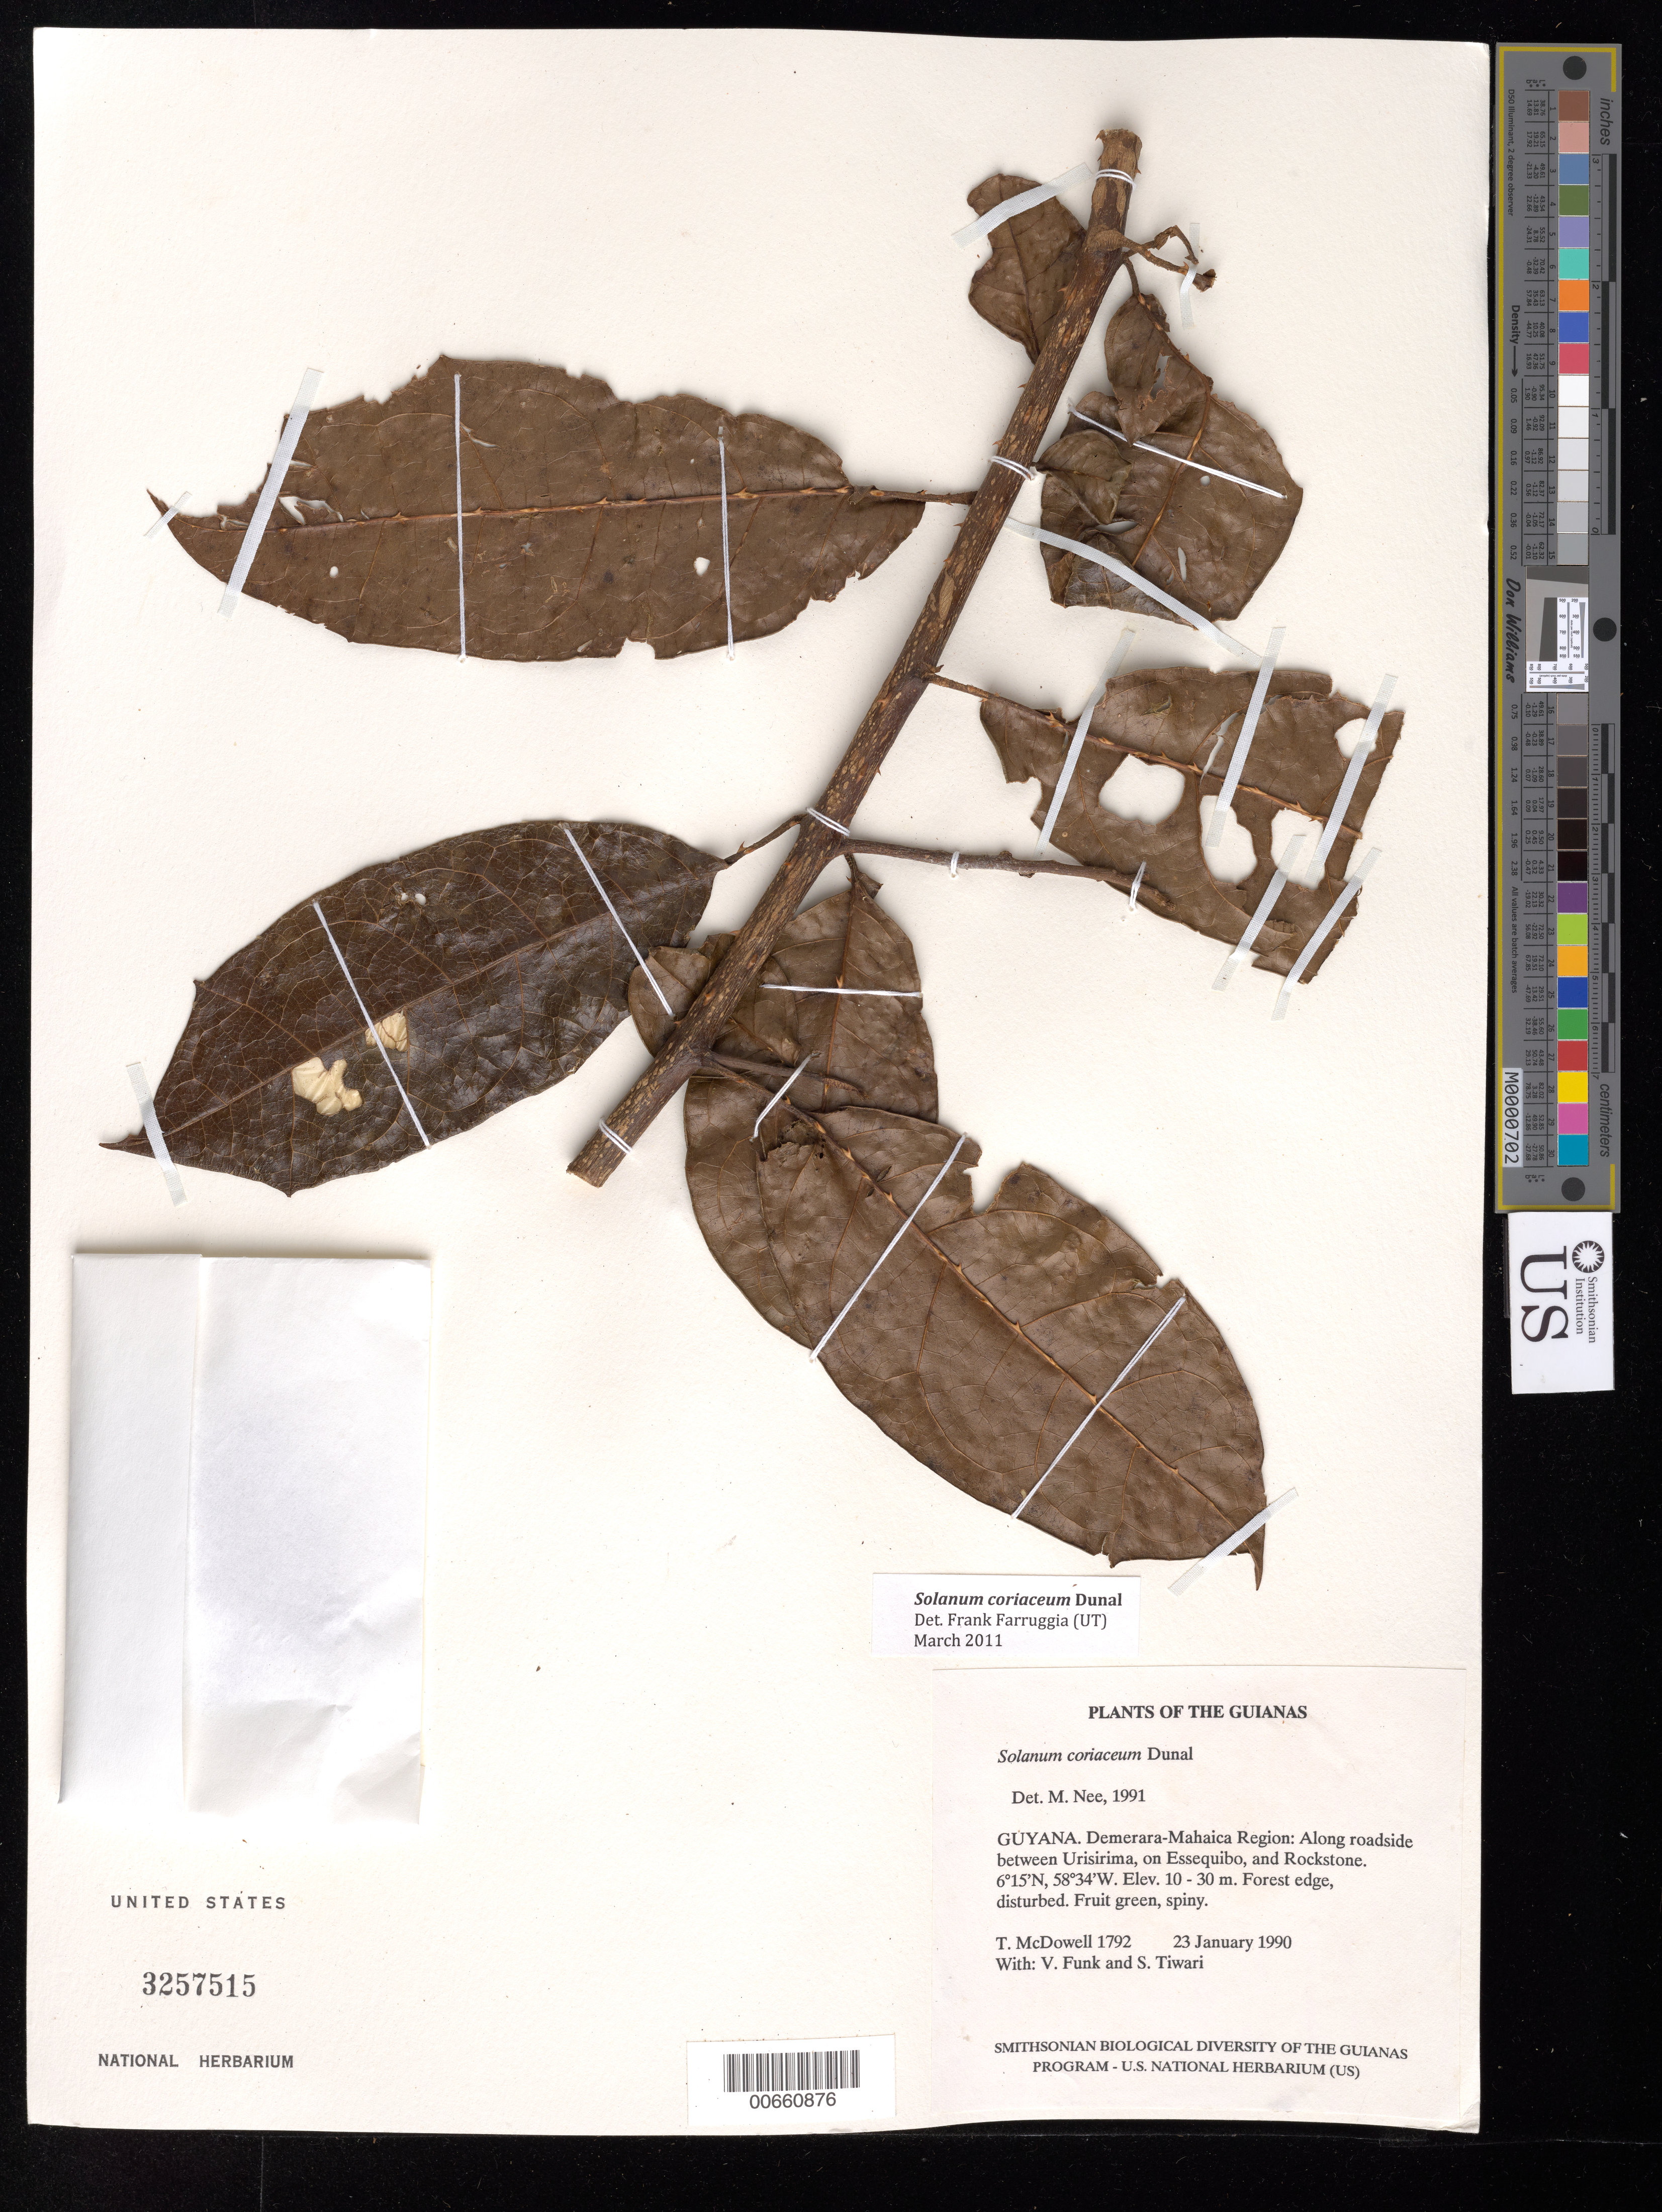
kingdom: Plantae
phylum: Tracheophyta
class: Magnoliopsida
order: Solanales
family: Solanaceae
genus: Solanum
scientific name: Solanum coriaceum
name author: Dunal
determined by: Nee, Michael H.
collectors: T. McDowell, V. Funk & S. Tiwari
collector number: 1792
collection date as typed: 1 Jan 1990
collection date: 1990-01-01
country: Guyana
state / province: Demerara-Mahaica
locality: Along roadside between Urisirima, on Essequibo, and Rockstone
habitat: Forest edge, disturbed.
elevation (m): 10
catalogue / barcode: US 3257515